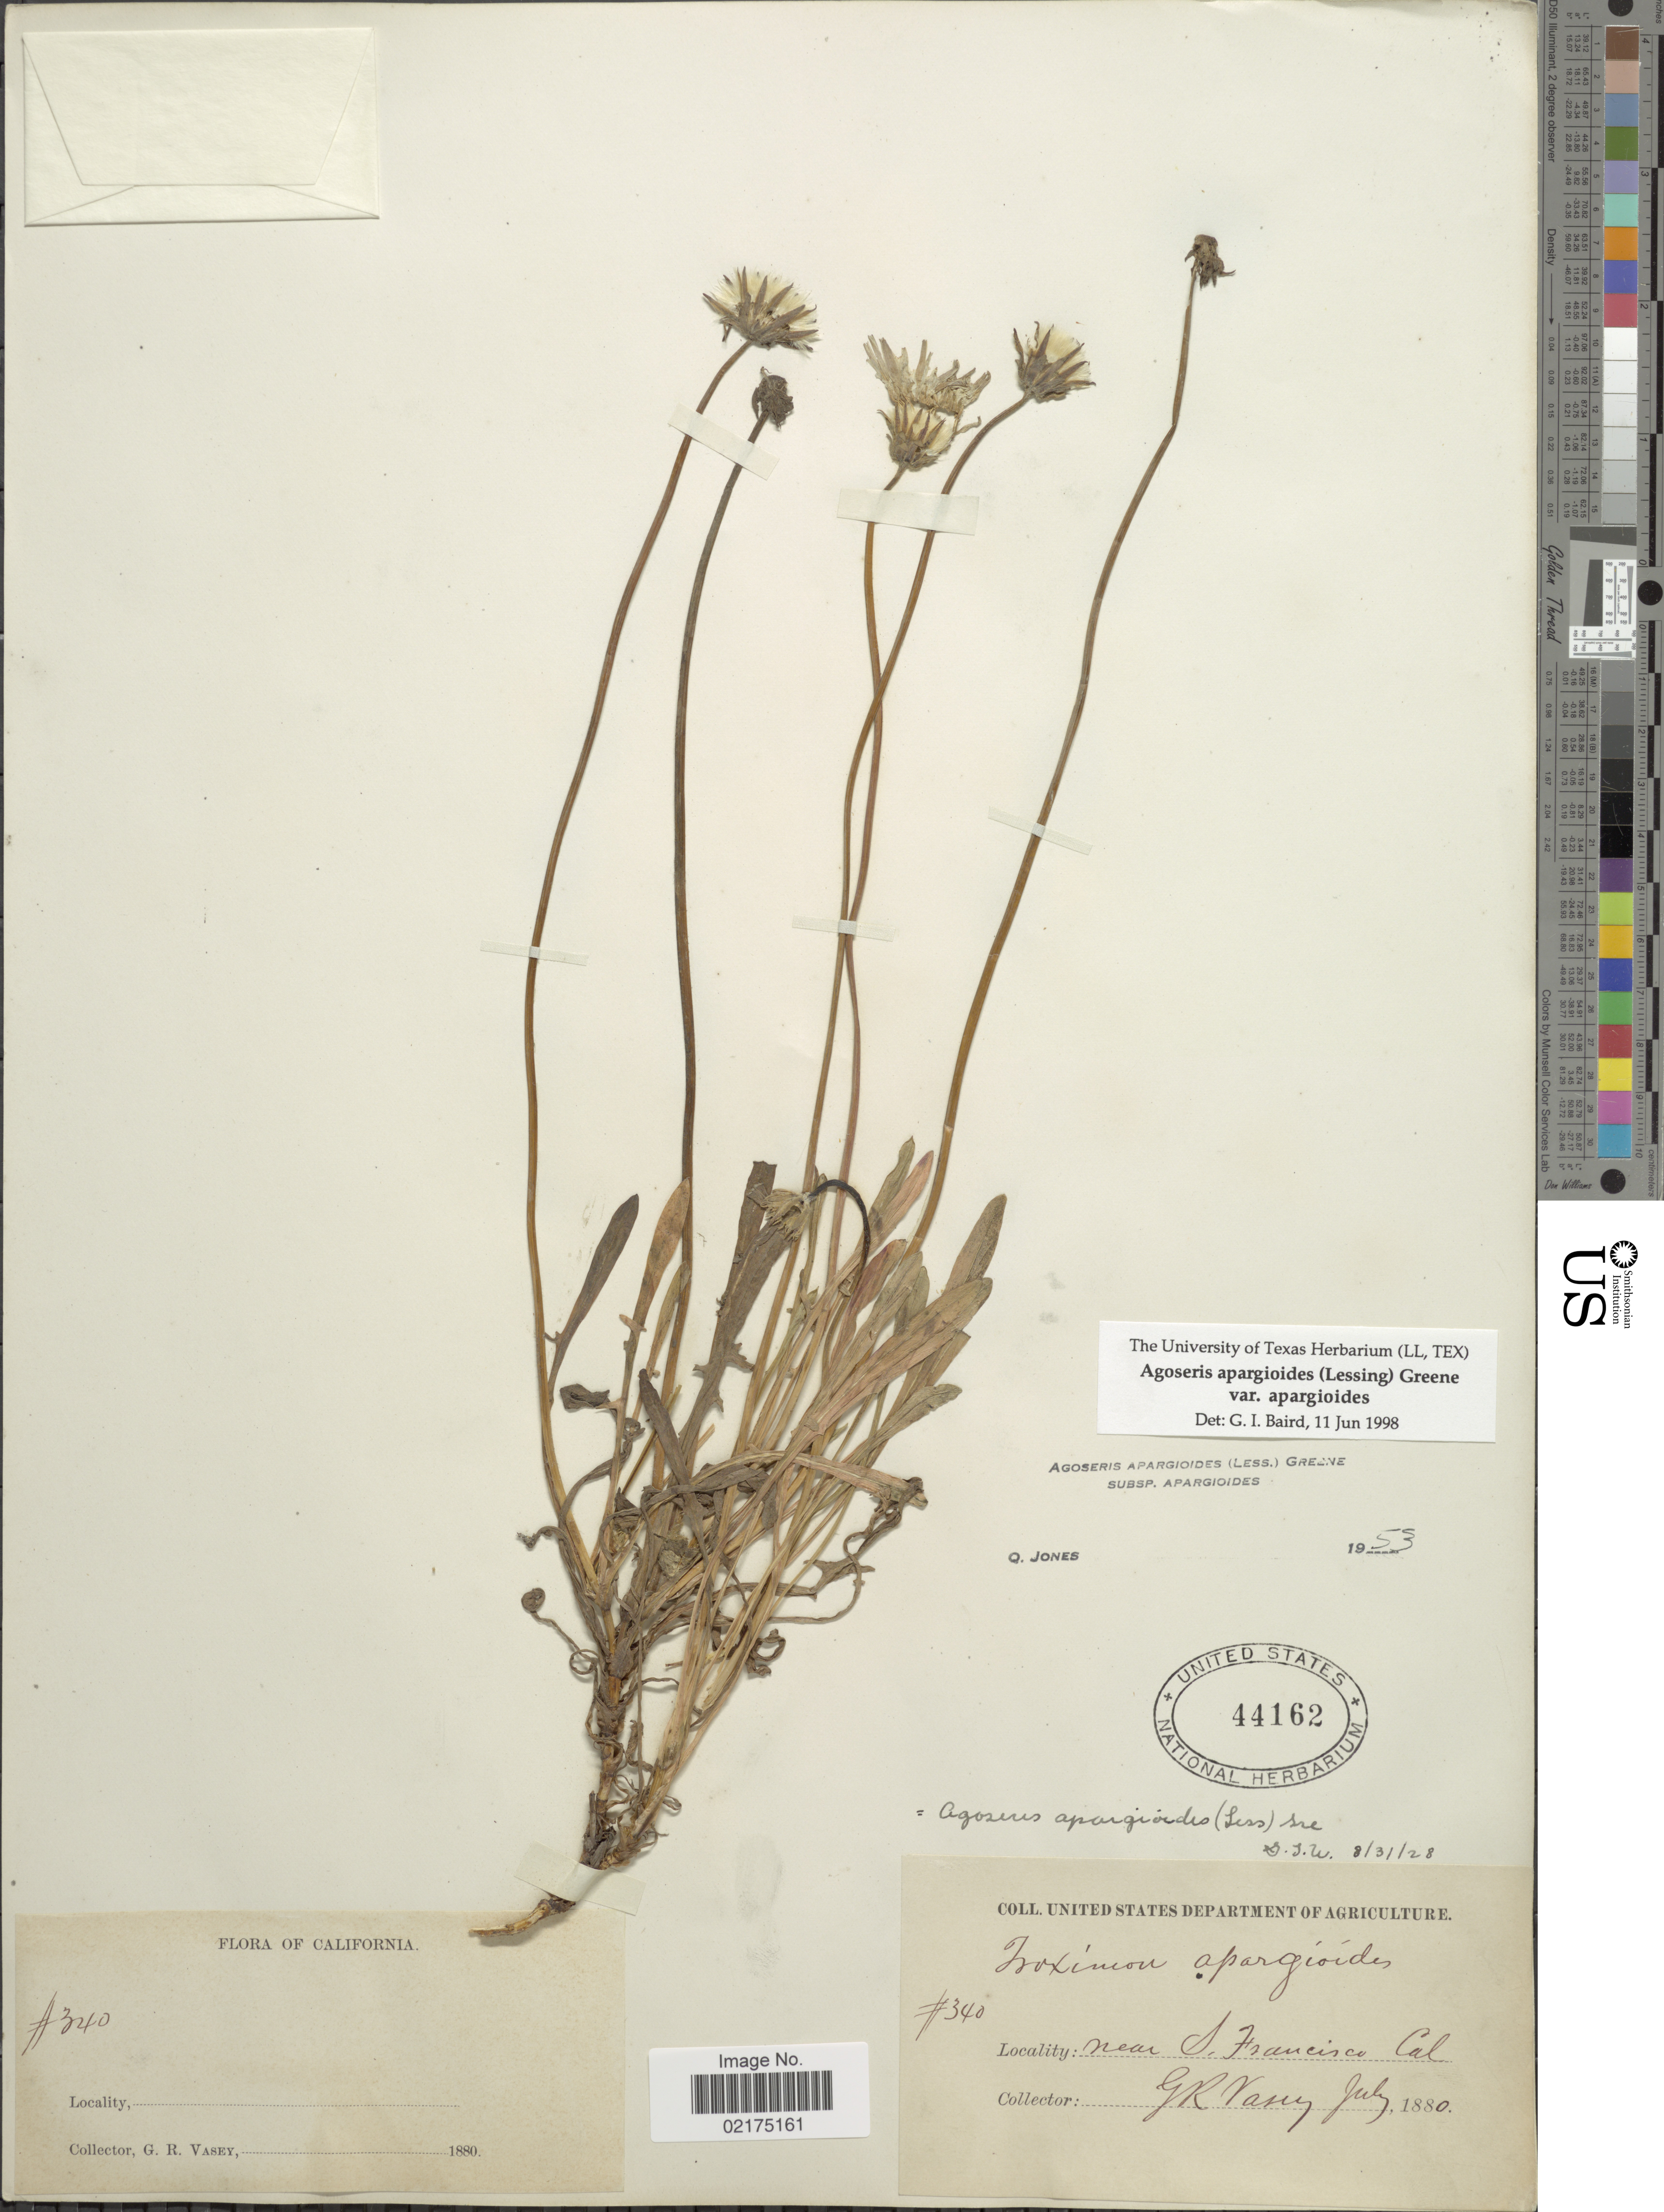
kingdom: Plantae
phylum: Tracheophyta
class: Magnoliopsida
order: Asterales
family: Asteraceae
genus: Agoseris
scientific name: Agoseris apargioides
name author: (Less.) Greene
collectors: G. R. Vasey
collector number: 340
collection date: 1880-07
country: United States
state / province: California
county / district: San Francisco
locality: Near San Francisco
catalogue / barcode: US 44162